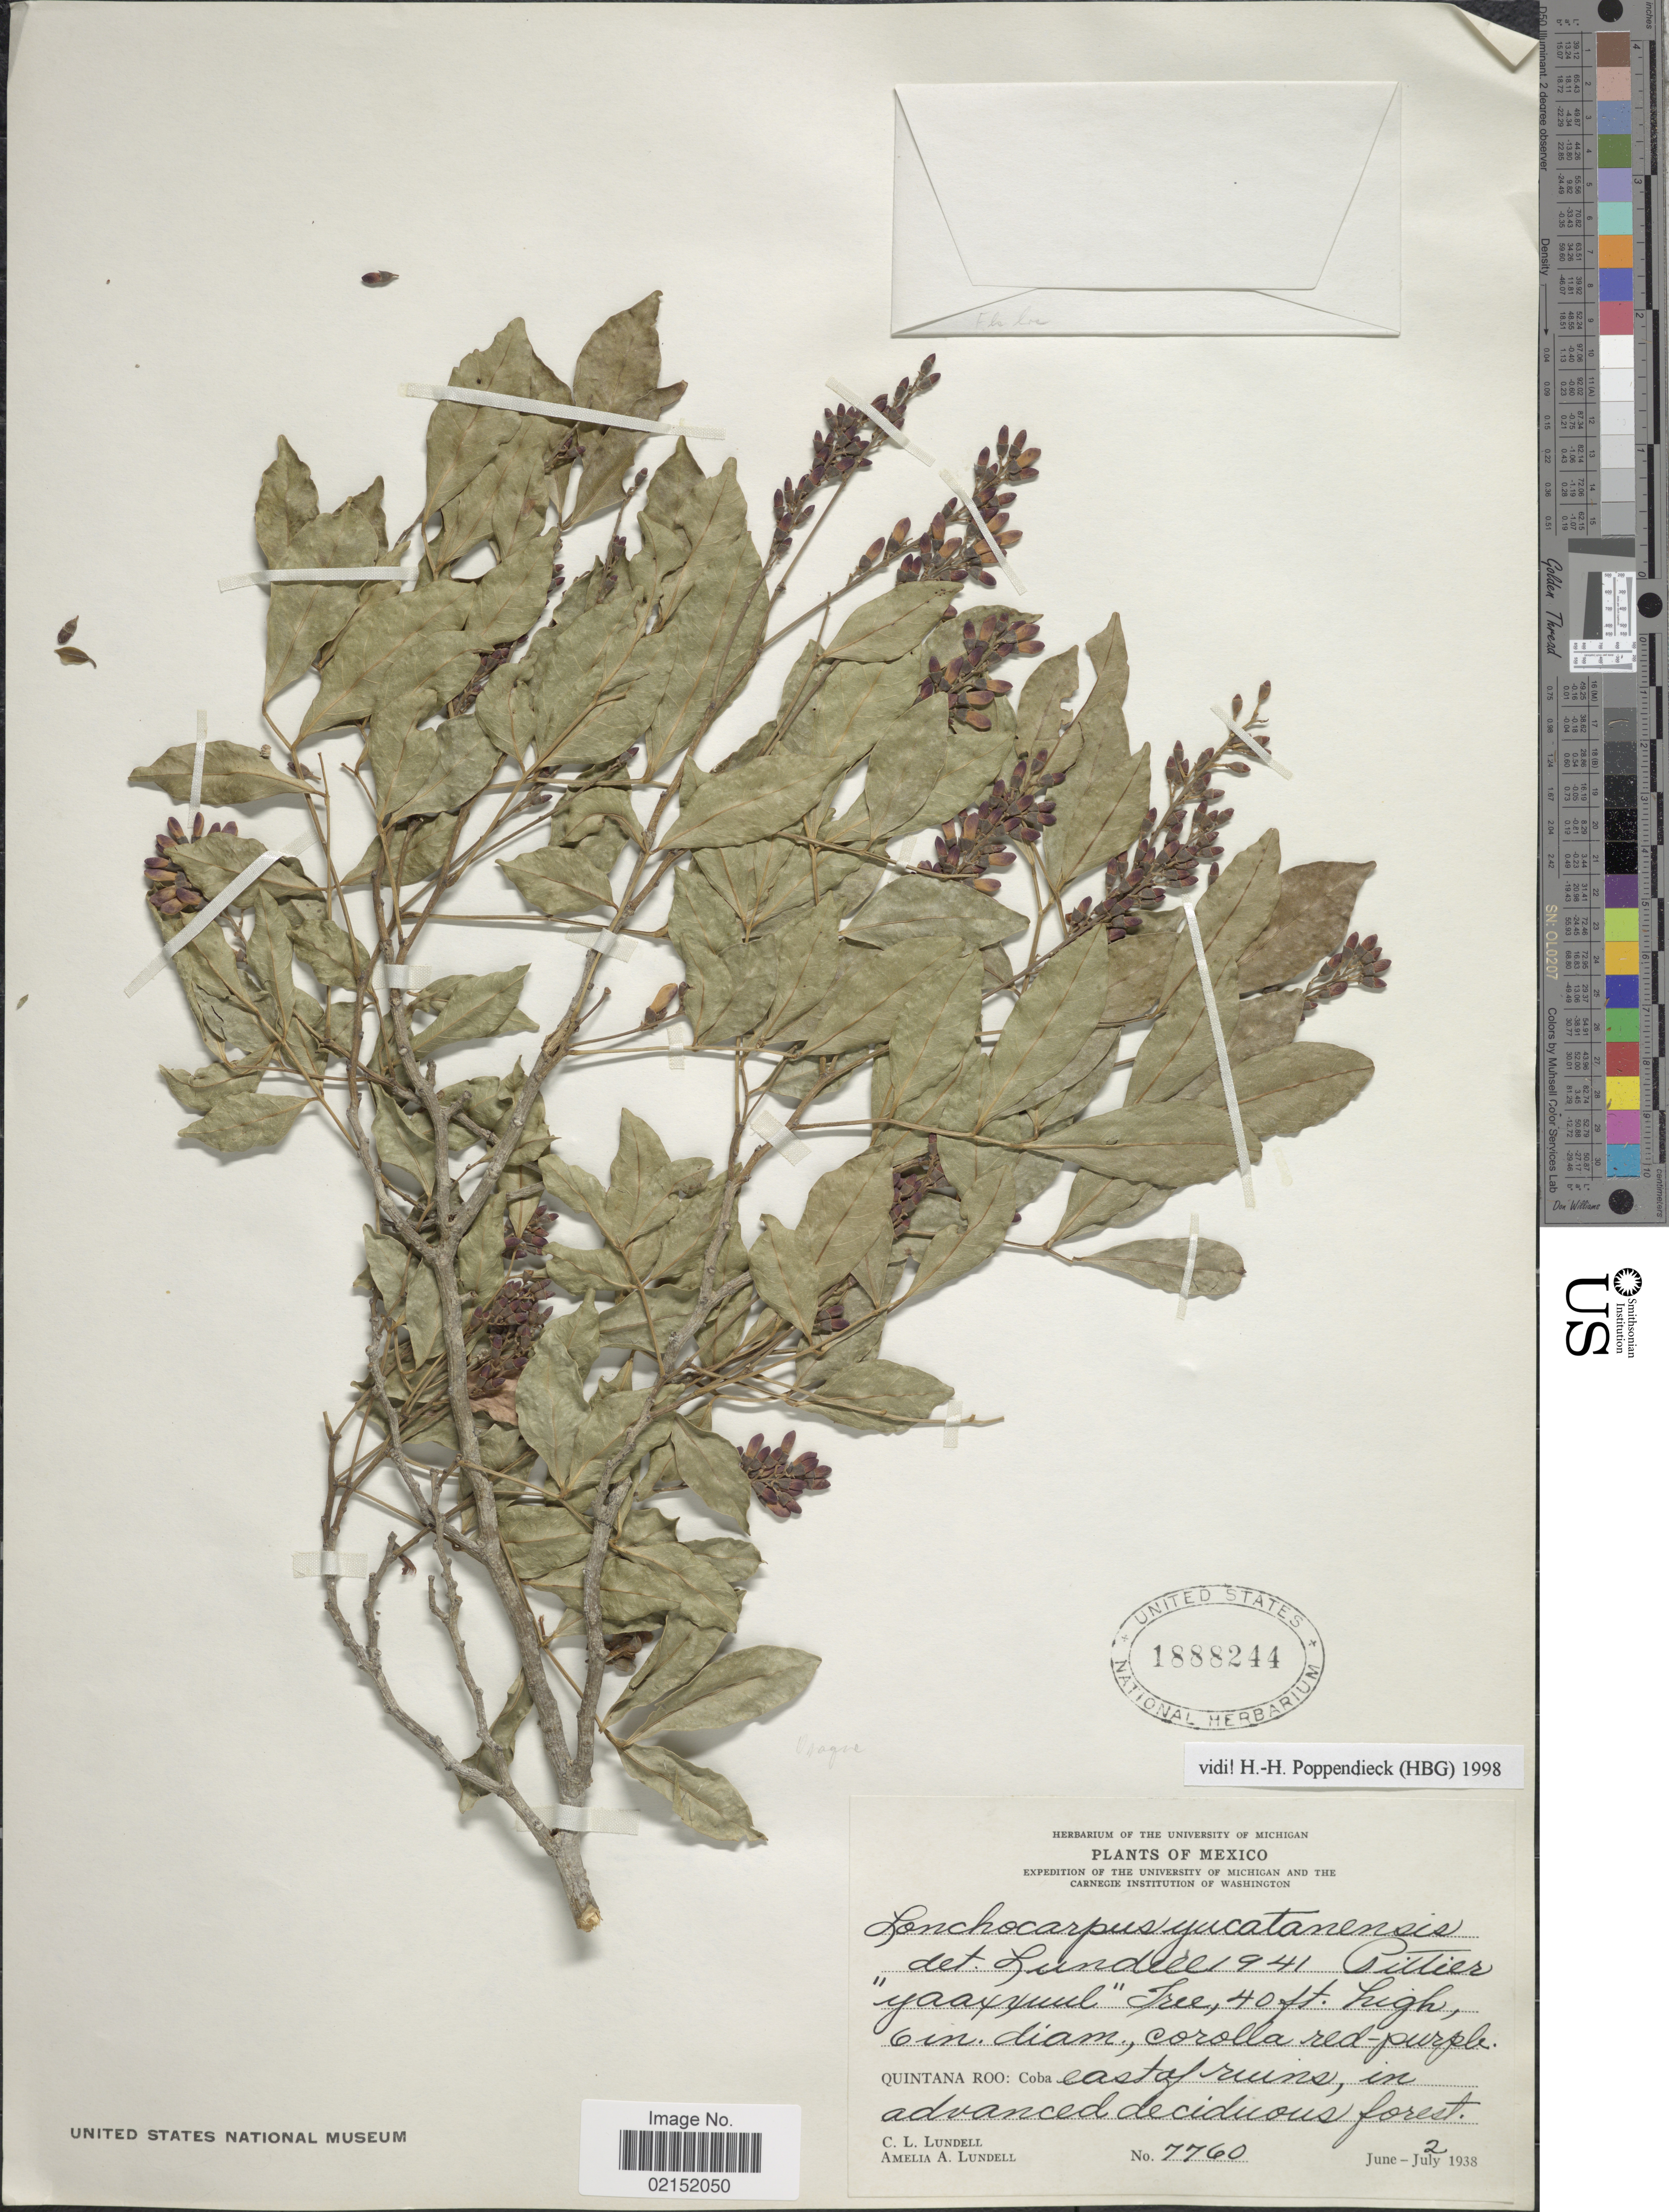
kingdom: Plantae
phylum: Tracheophyta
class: Magnoliopsida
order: Fabales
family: Fabaceae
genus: Lonchocarpus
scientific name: Lonchocarpus yucatanensis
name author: Pittier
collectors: C. L. Lundell & A. A. Lundell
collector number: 7760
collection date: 1938-07-02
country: Mexico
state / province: Quintana Roo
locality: Coba, east of ruins, in advanced deciduous forest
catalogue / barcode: US 1888244